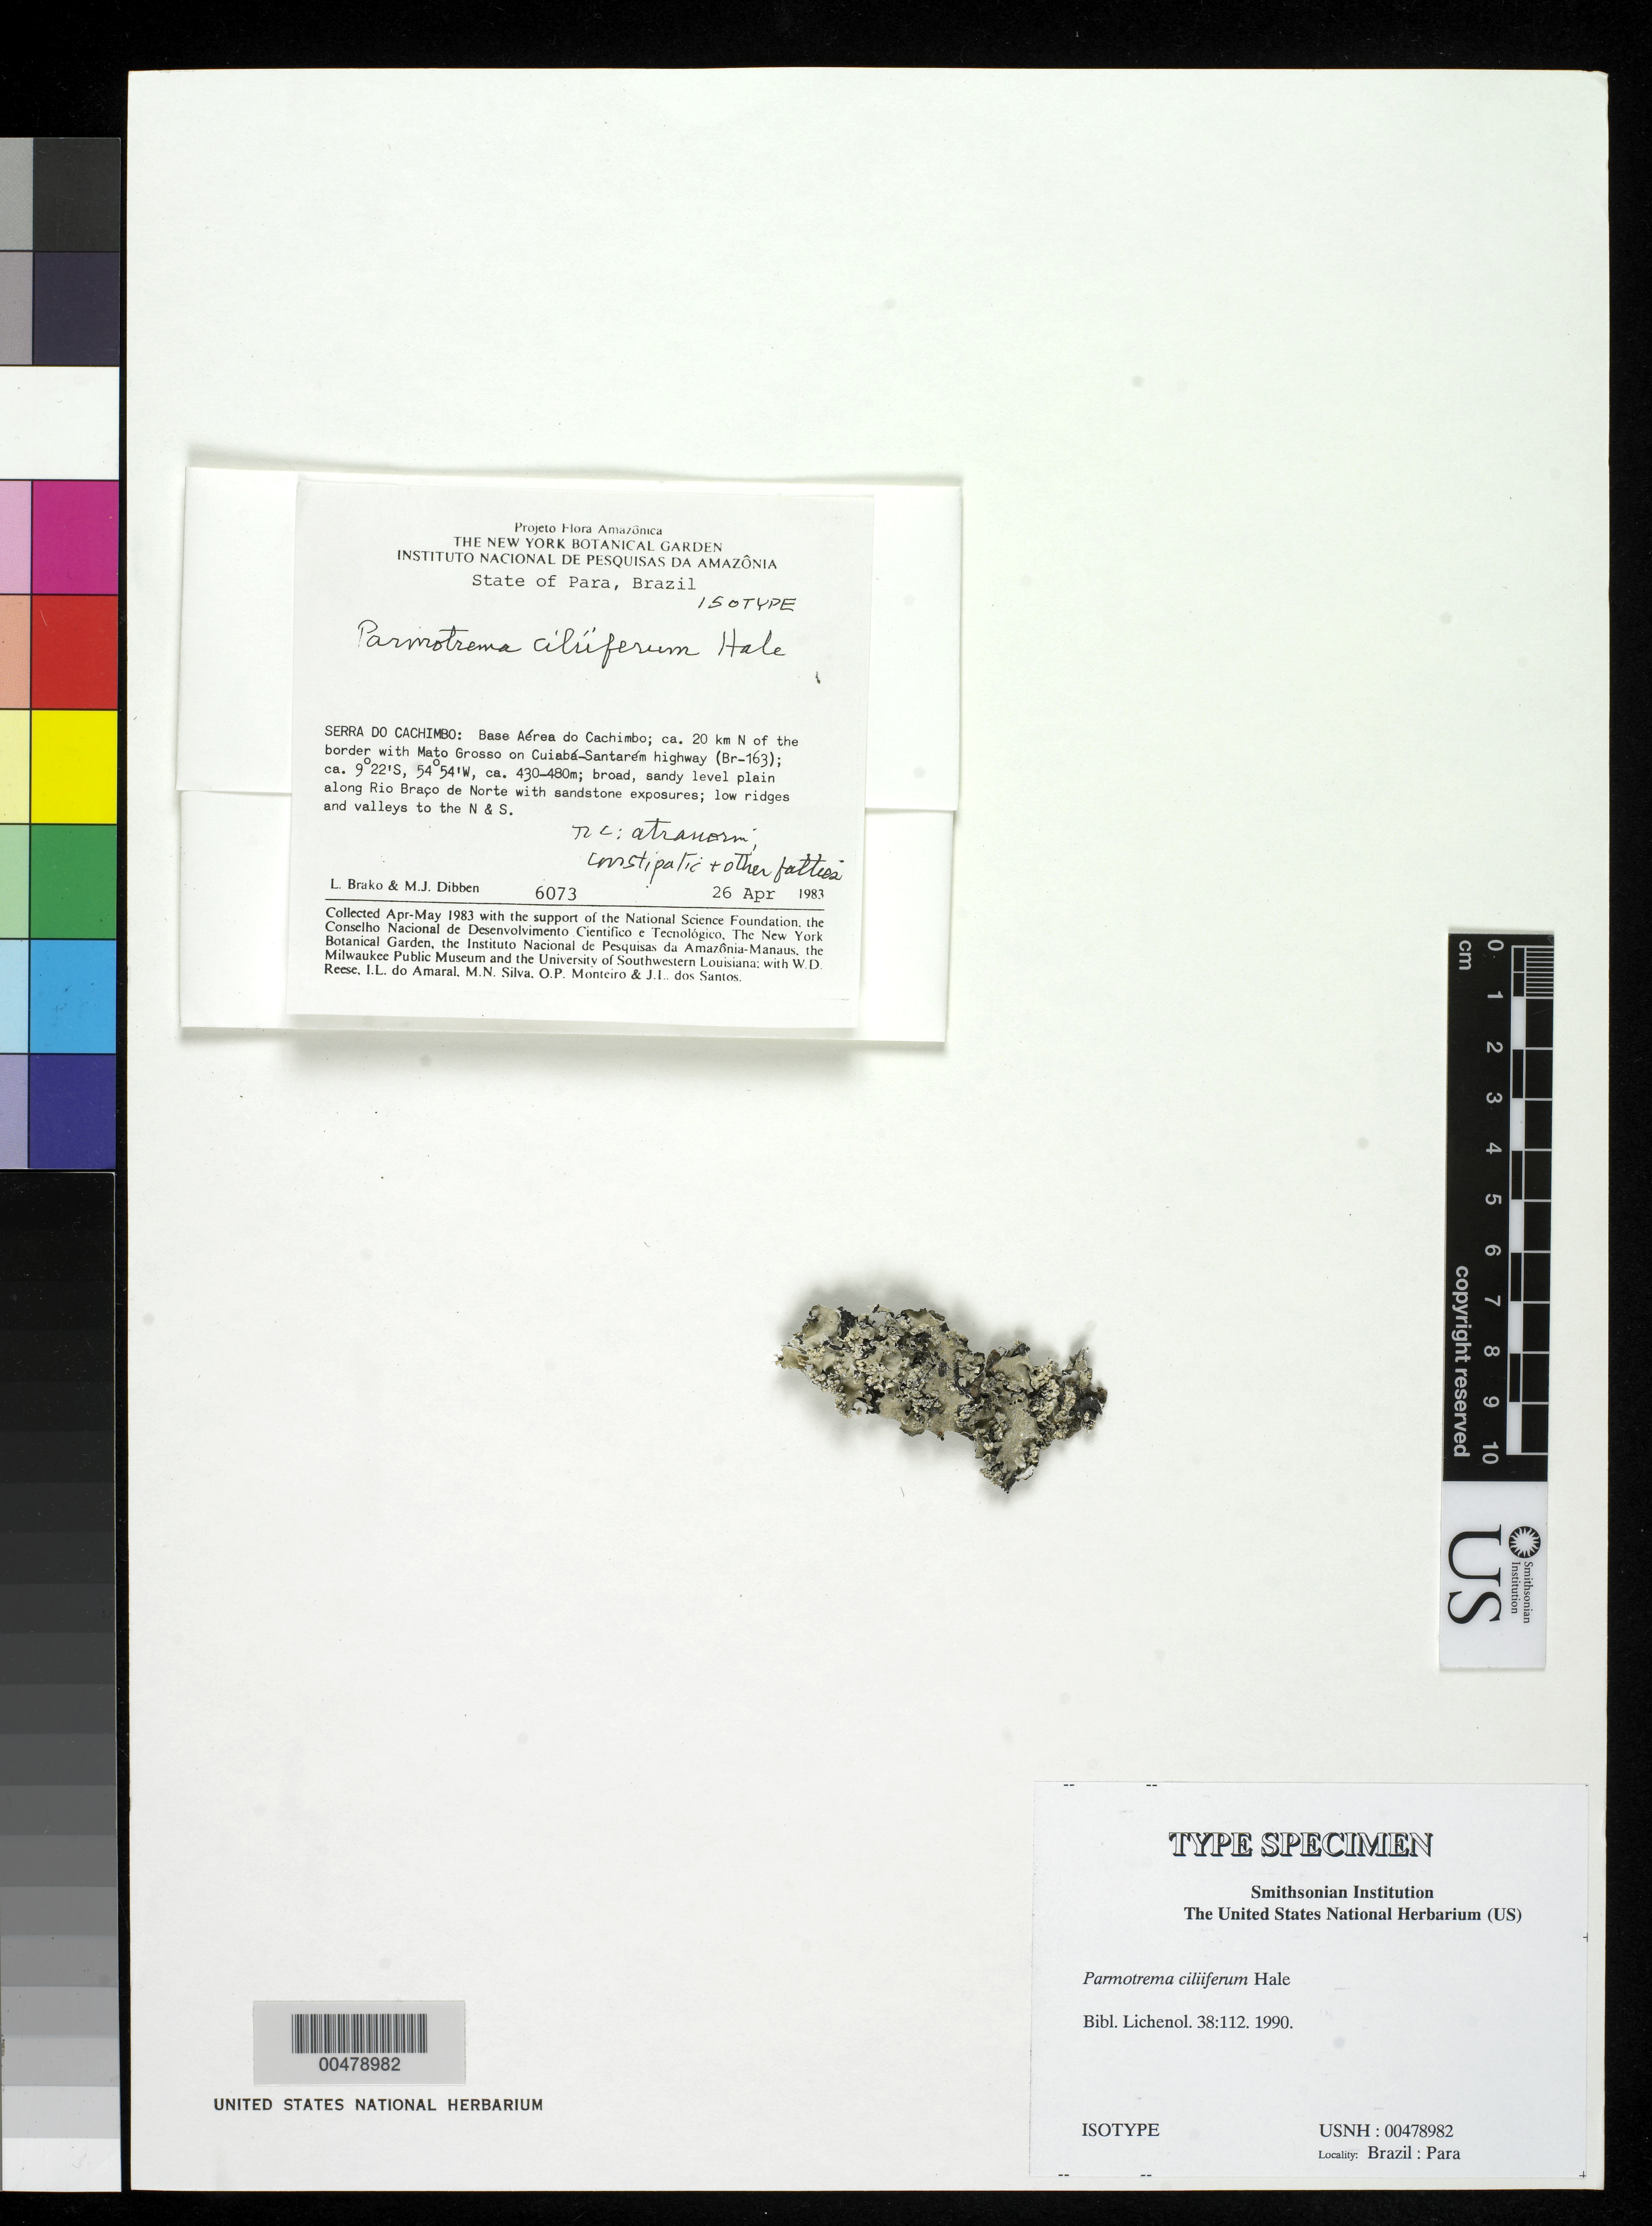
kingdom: Fungi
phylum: Ascomycota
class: Lecanoromycetes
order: Lecanorales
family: Parmeliaceae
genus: Parmotrema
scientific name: Parmotrema ciliiferum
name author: Hale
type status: Isotype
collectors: L. Brako & M. Dibben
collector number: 6073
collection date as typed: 20 Apr 1983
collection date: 1983-04-20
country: Brazil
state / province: Pará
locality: Serra do Cachimbo, Base do Cachimbo, ca. 20 km N of border with Mato Grosso on Cuiaba-Santarem Highway (BR-163).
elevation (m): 430